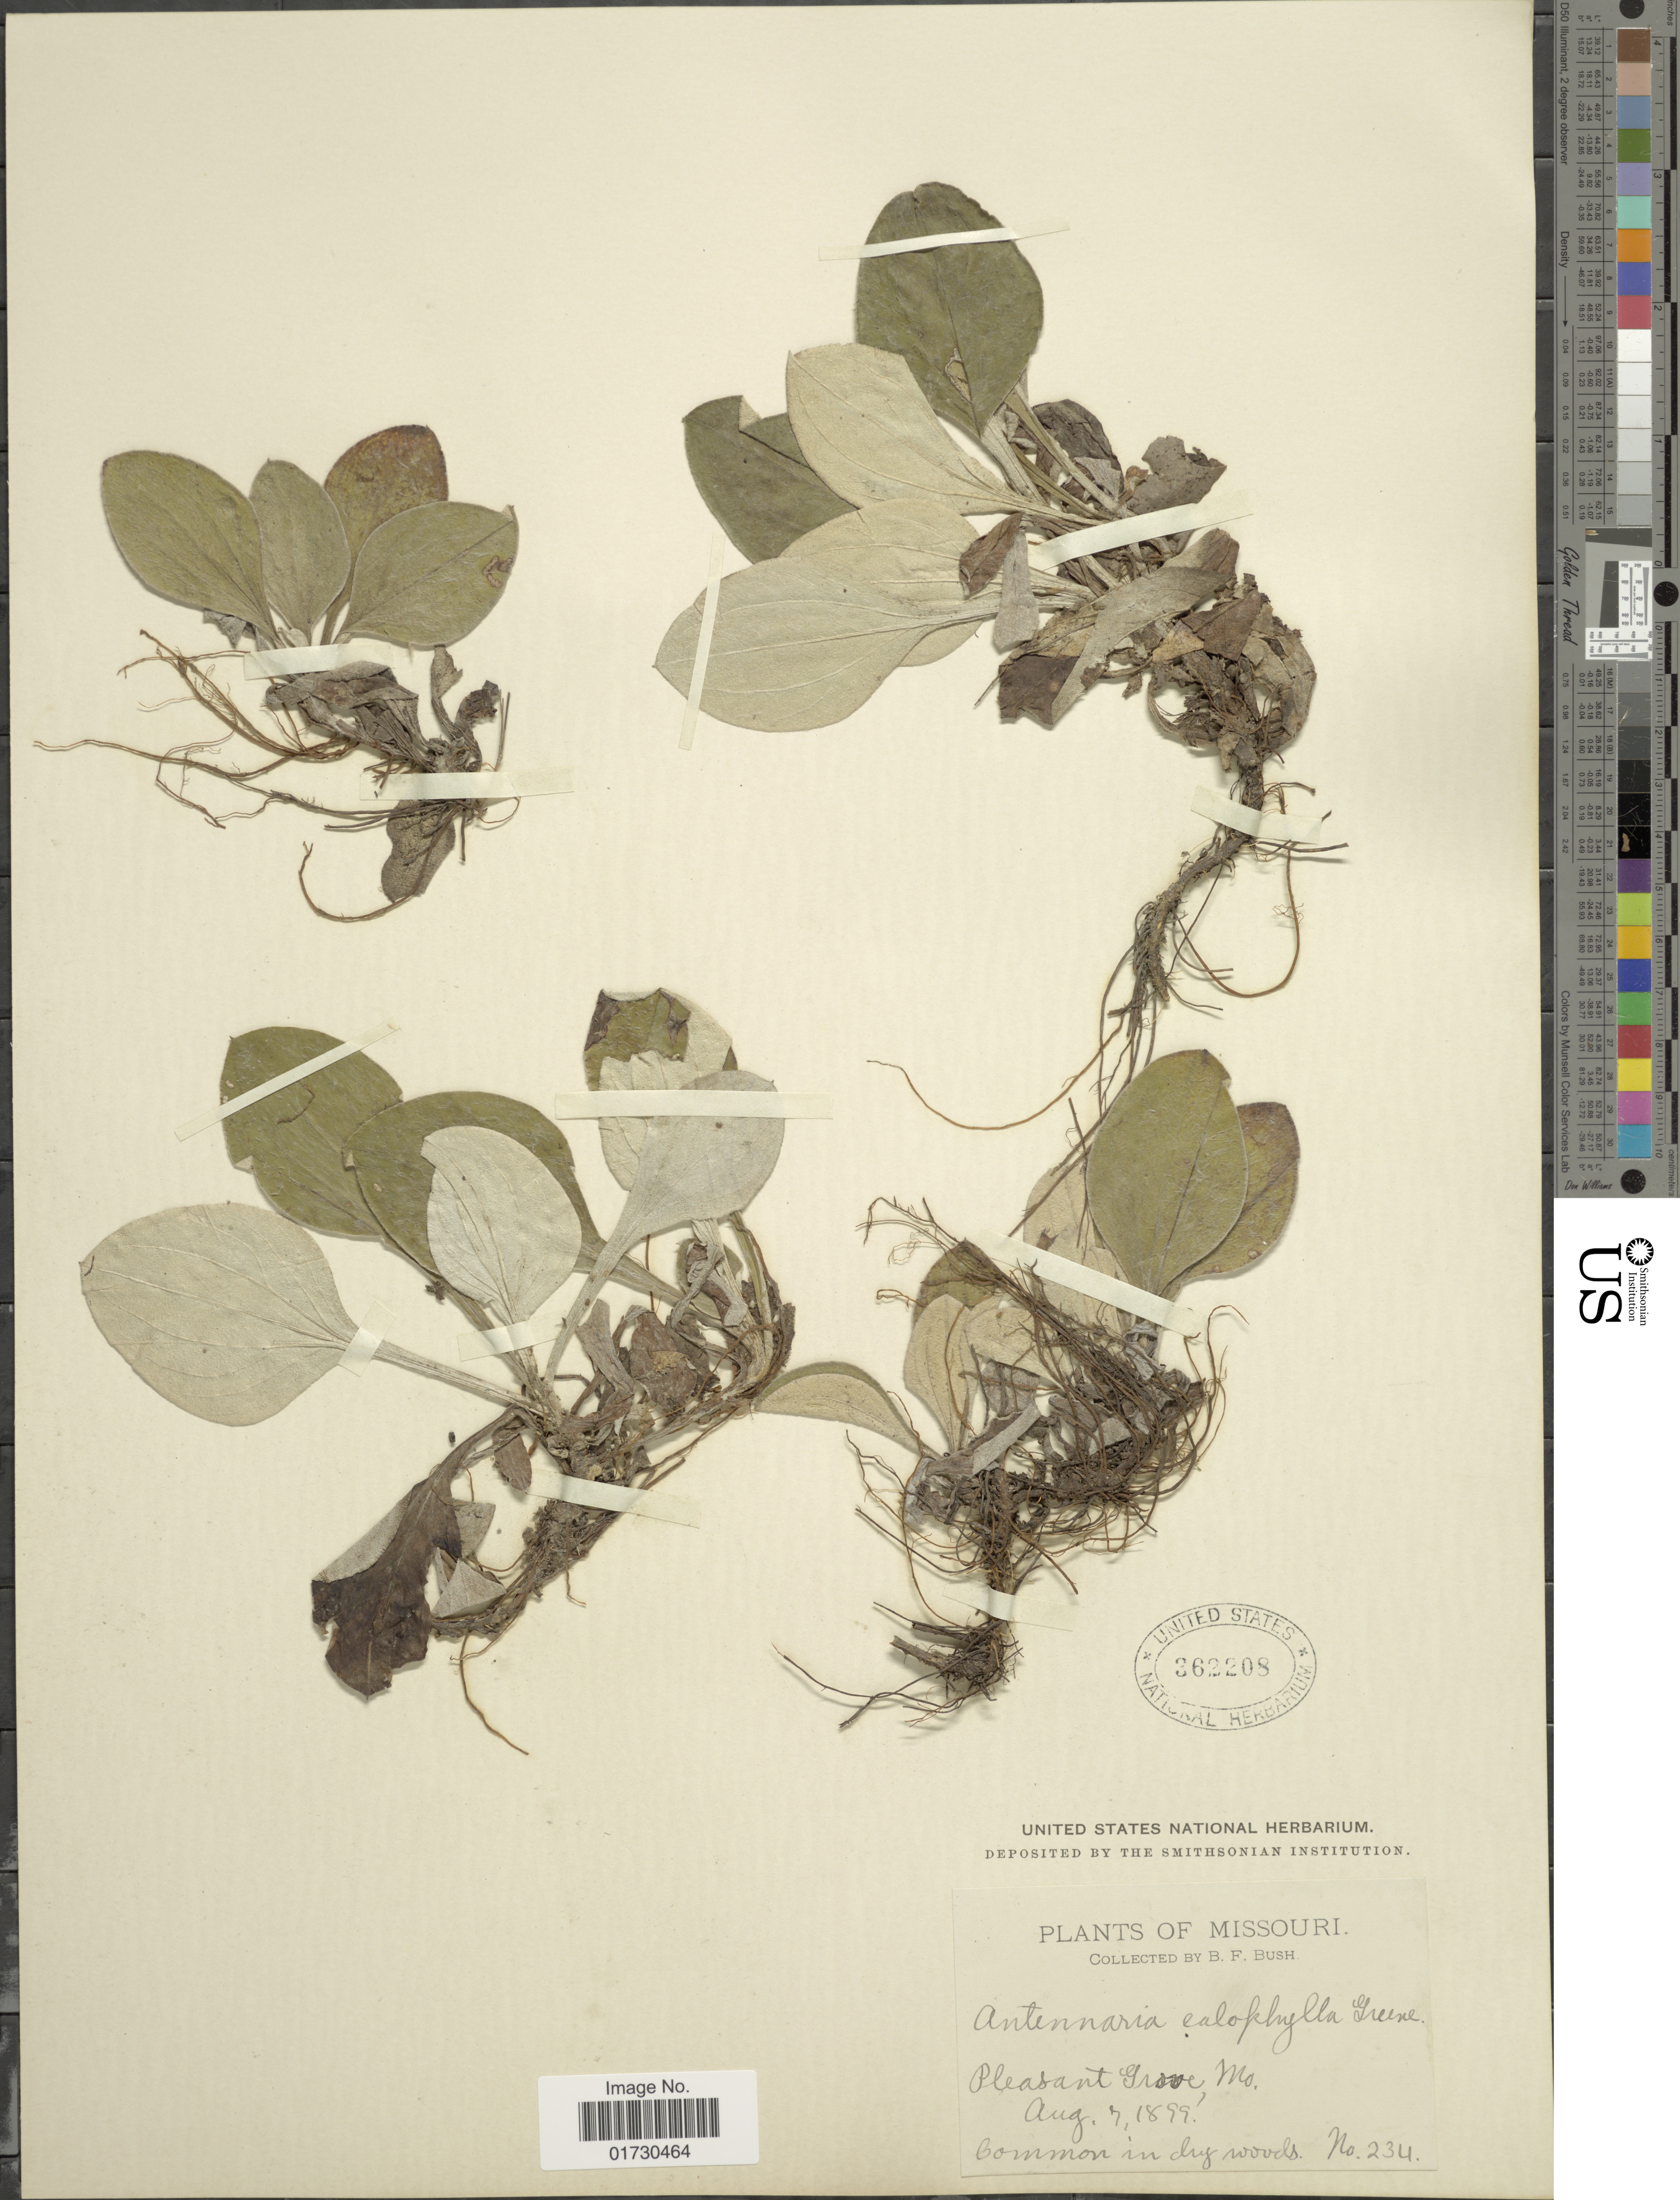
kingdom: Plantae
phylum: Tracheophyta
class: Magnoliopsida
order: Asterales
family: Asteraceae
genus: Antennaria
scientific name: Antennaria calophylla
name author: Greene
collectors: B. F. Bush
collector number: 234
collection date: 1899-08-07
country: United States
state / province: Missouri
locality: Pleasant Grove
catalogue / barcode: US 362208